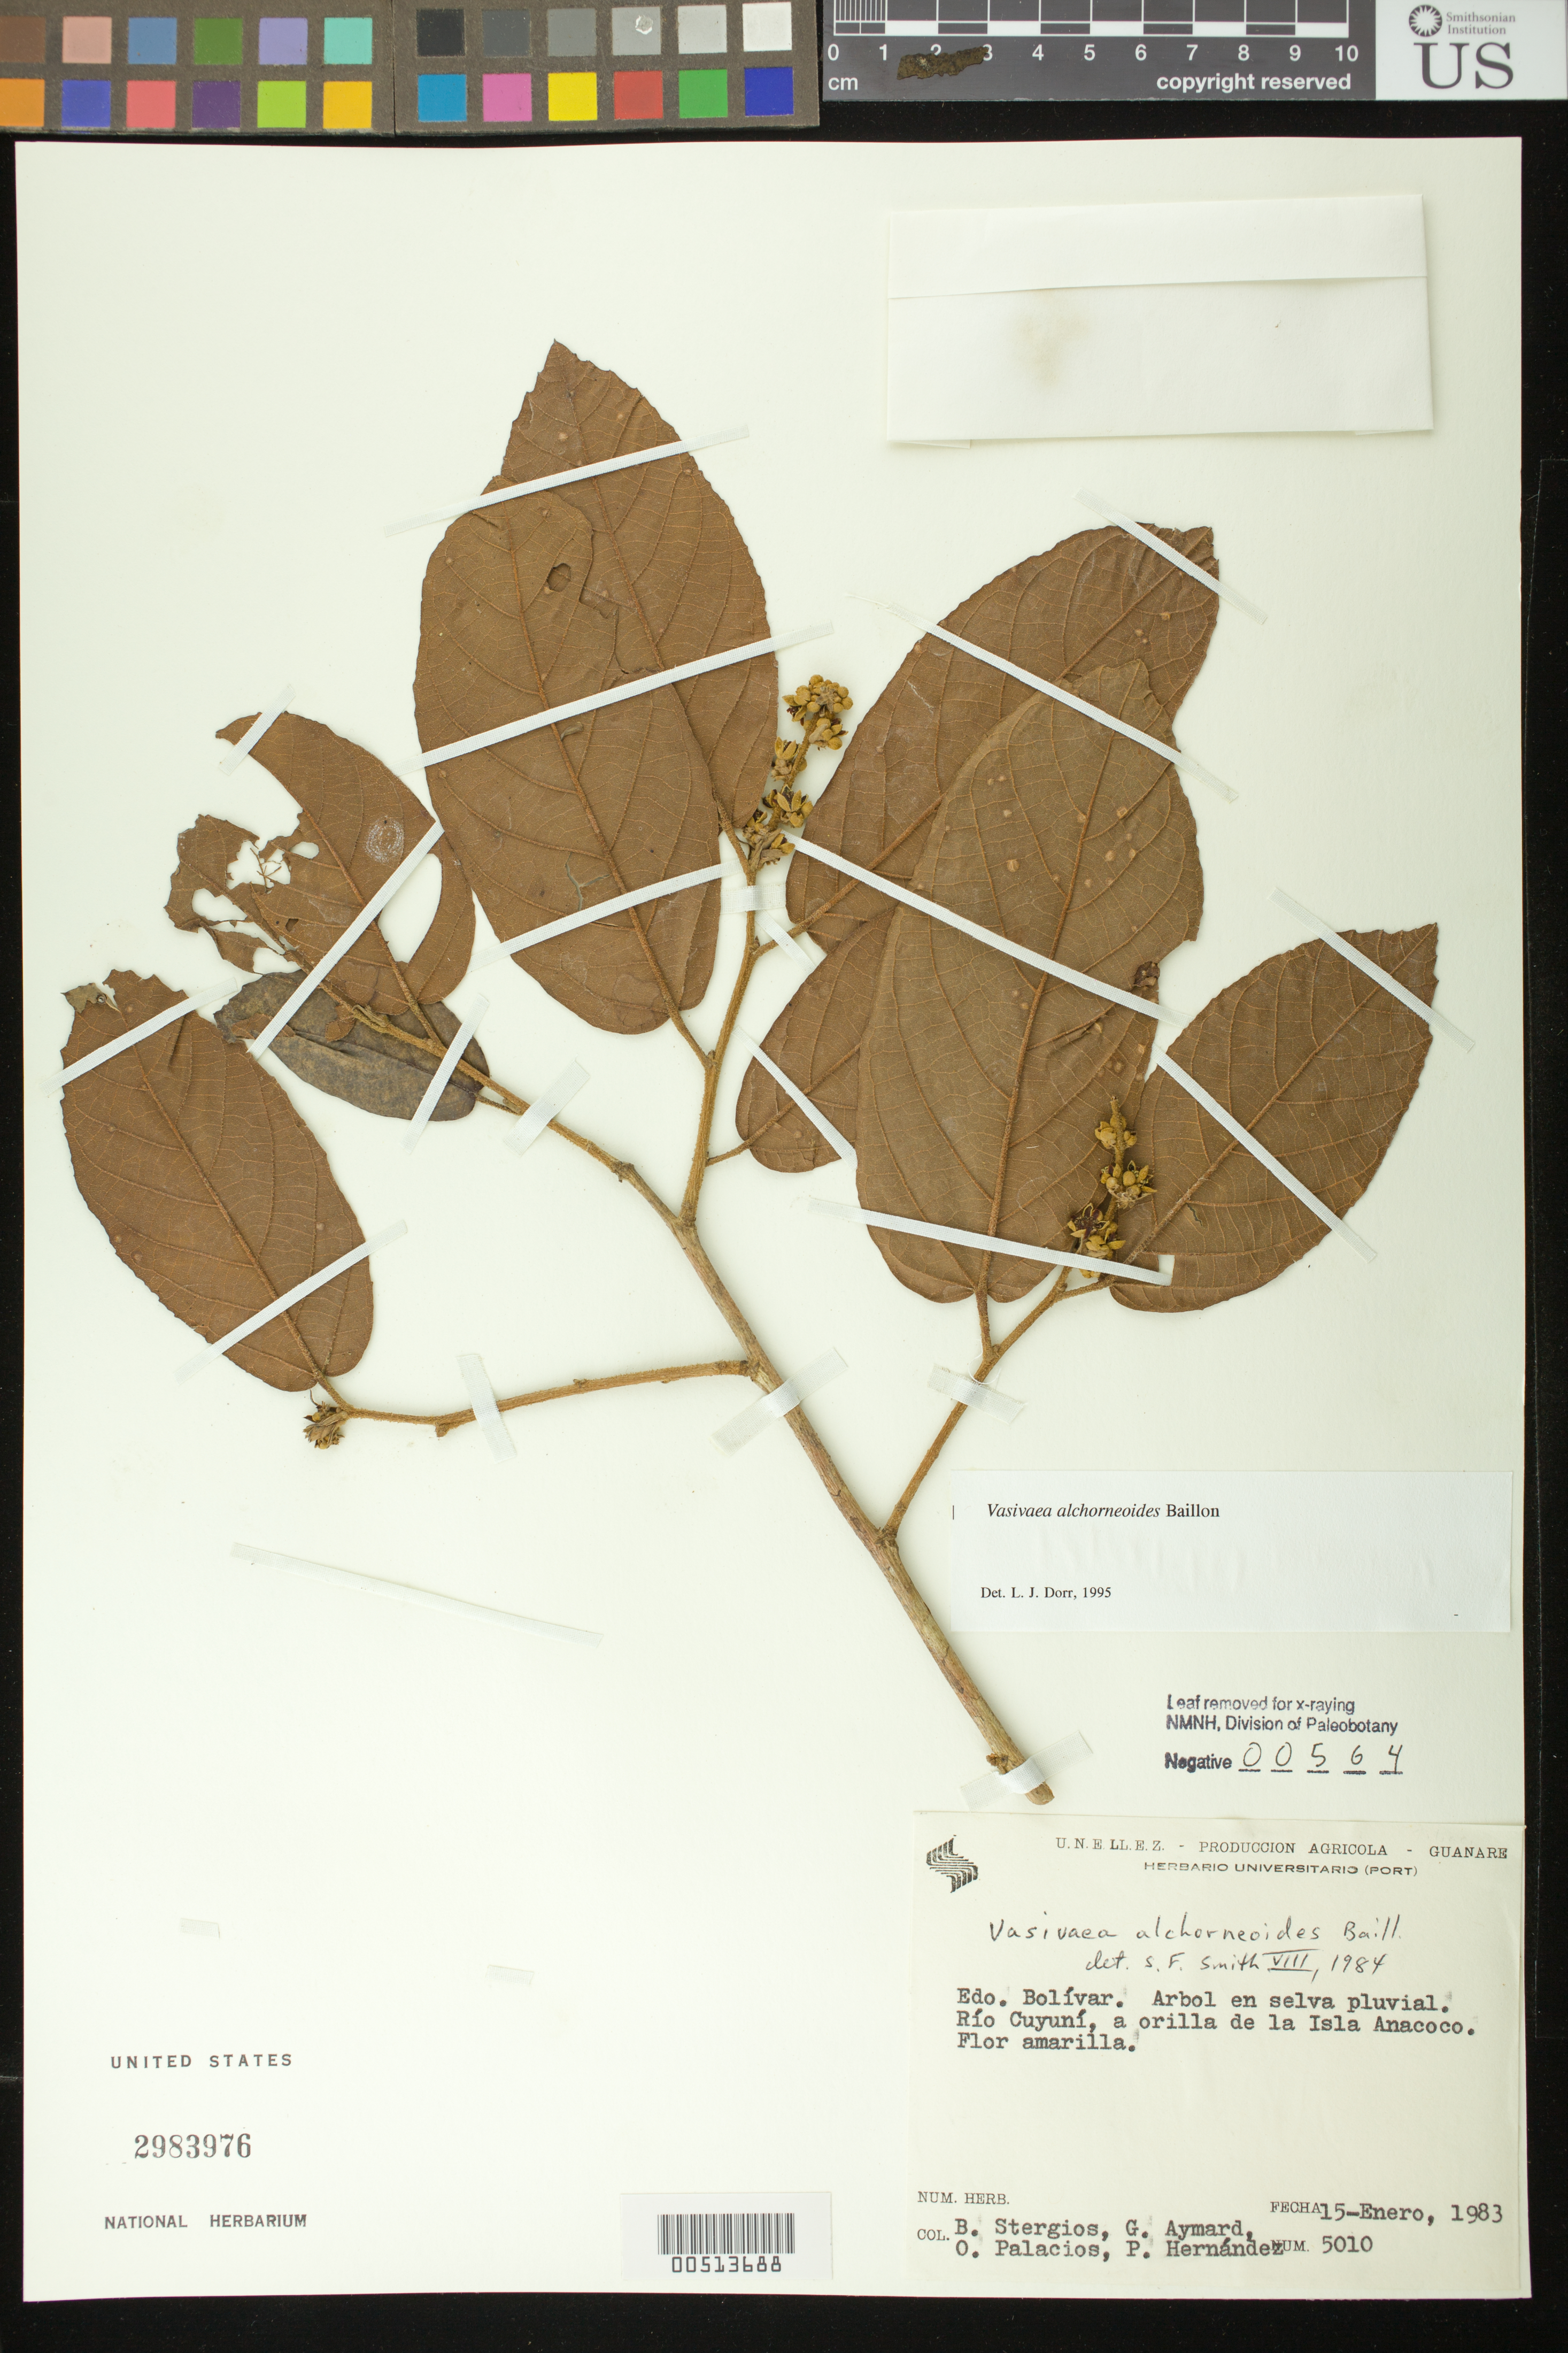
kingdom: Plantae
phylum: Tracheophyta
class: Magnoliopsida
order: Malvales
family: Malvaceae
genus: Vasivaea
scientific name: Vasivaea alchorneoides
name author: Baill.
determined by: Smith, Stephen F., (US), NMNH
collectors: B. G. Stergios, G. A. Aymard, O. Palacios & P. Hernández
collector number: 5010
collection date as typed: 15 Jan 1983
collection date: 1983-01-15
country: Venezuela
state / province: Bolívar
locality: Río Cuyuní, a orilla de la Isla Anacoco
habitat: Selva pluvial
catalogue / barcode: US 2983976